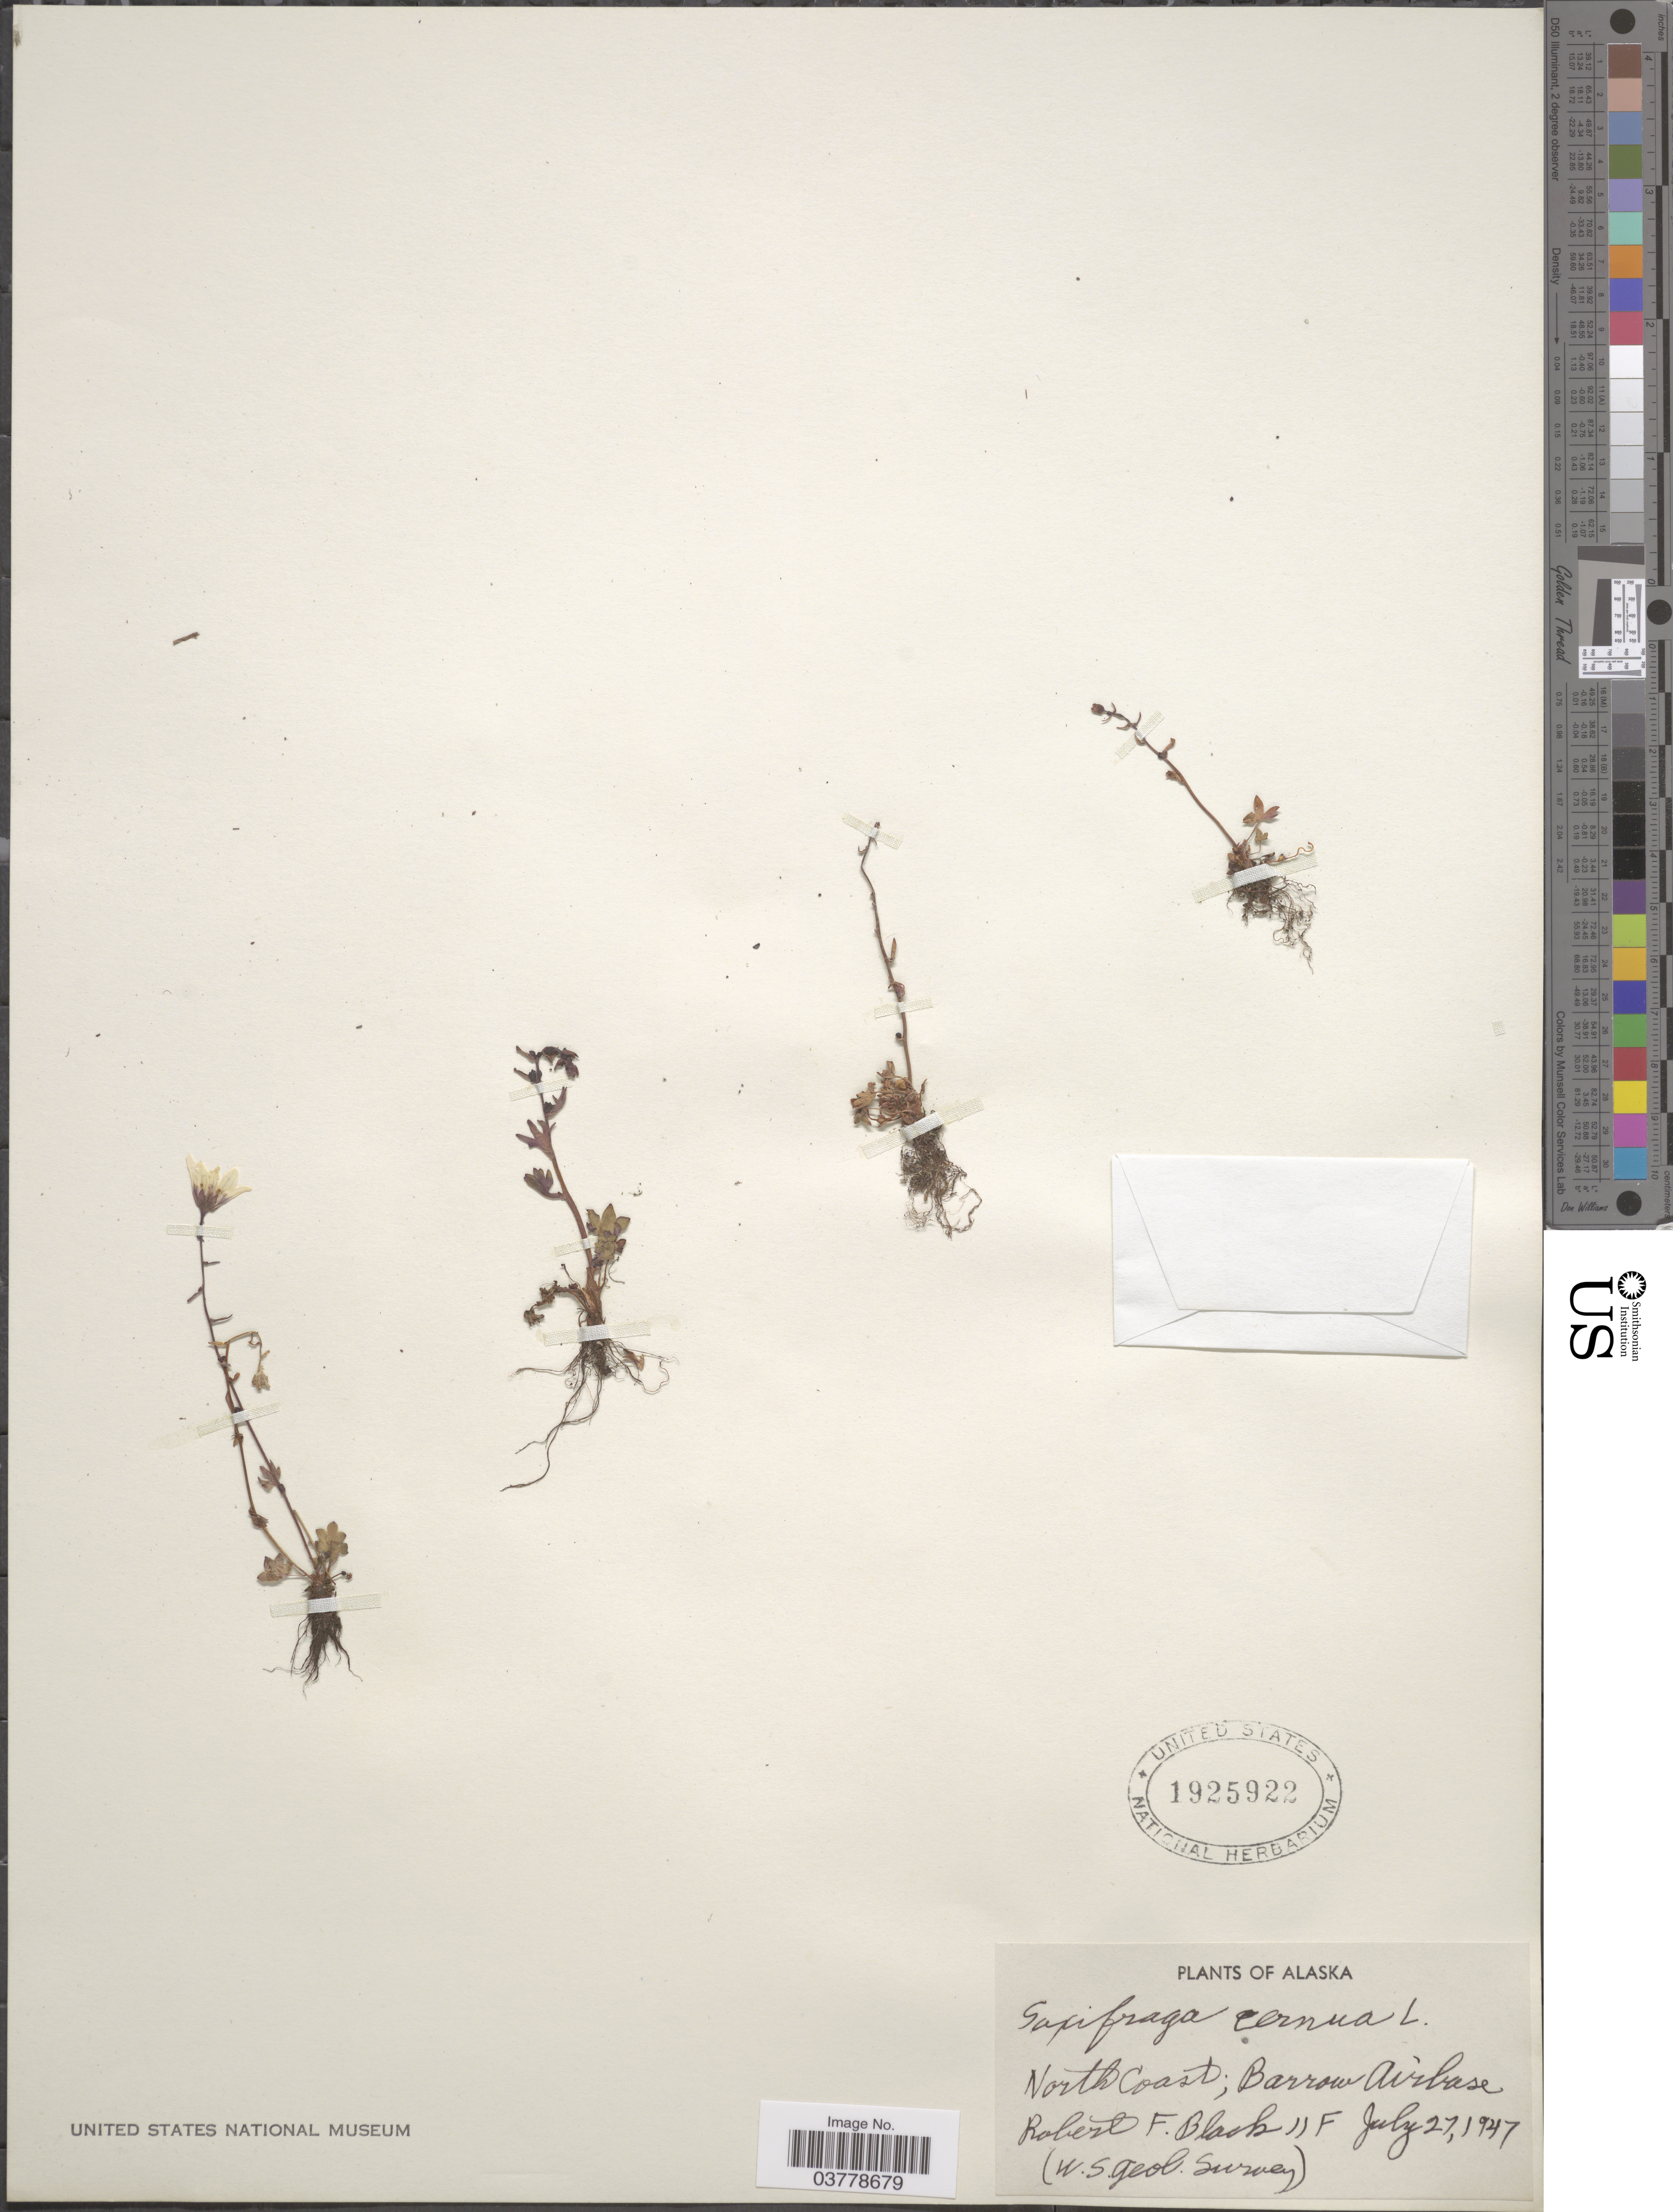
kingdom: Plantae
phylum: Tracheophyta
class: Magnoliopsida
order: Saxifragales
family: Saxifragaceae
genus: Saxifraga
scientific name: Saxifraga cernua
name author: L.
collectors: R. F. Black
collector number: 11F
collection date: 1947-07-27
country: United States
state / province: Alaska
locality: North Coast; Barrow Airbase.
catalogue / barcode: US 1925922